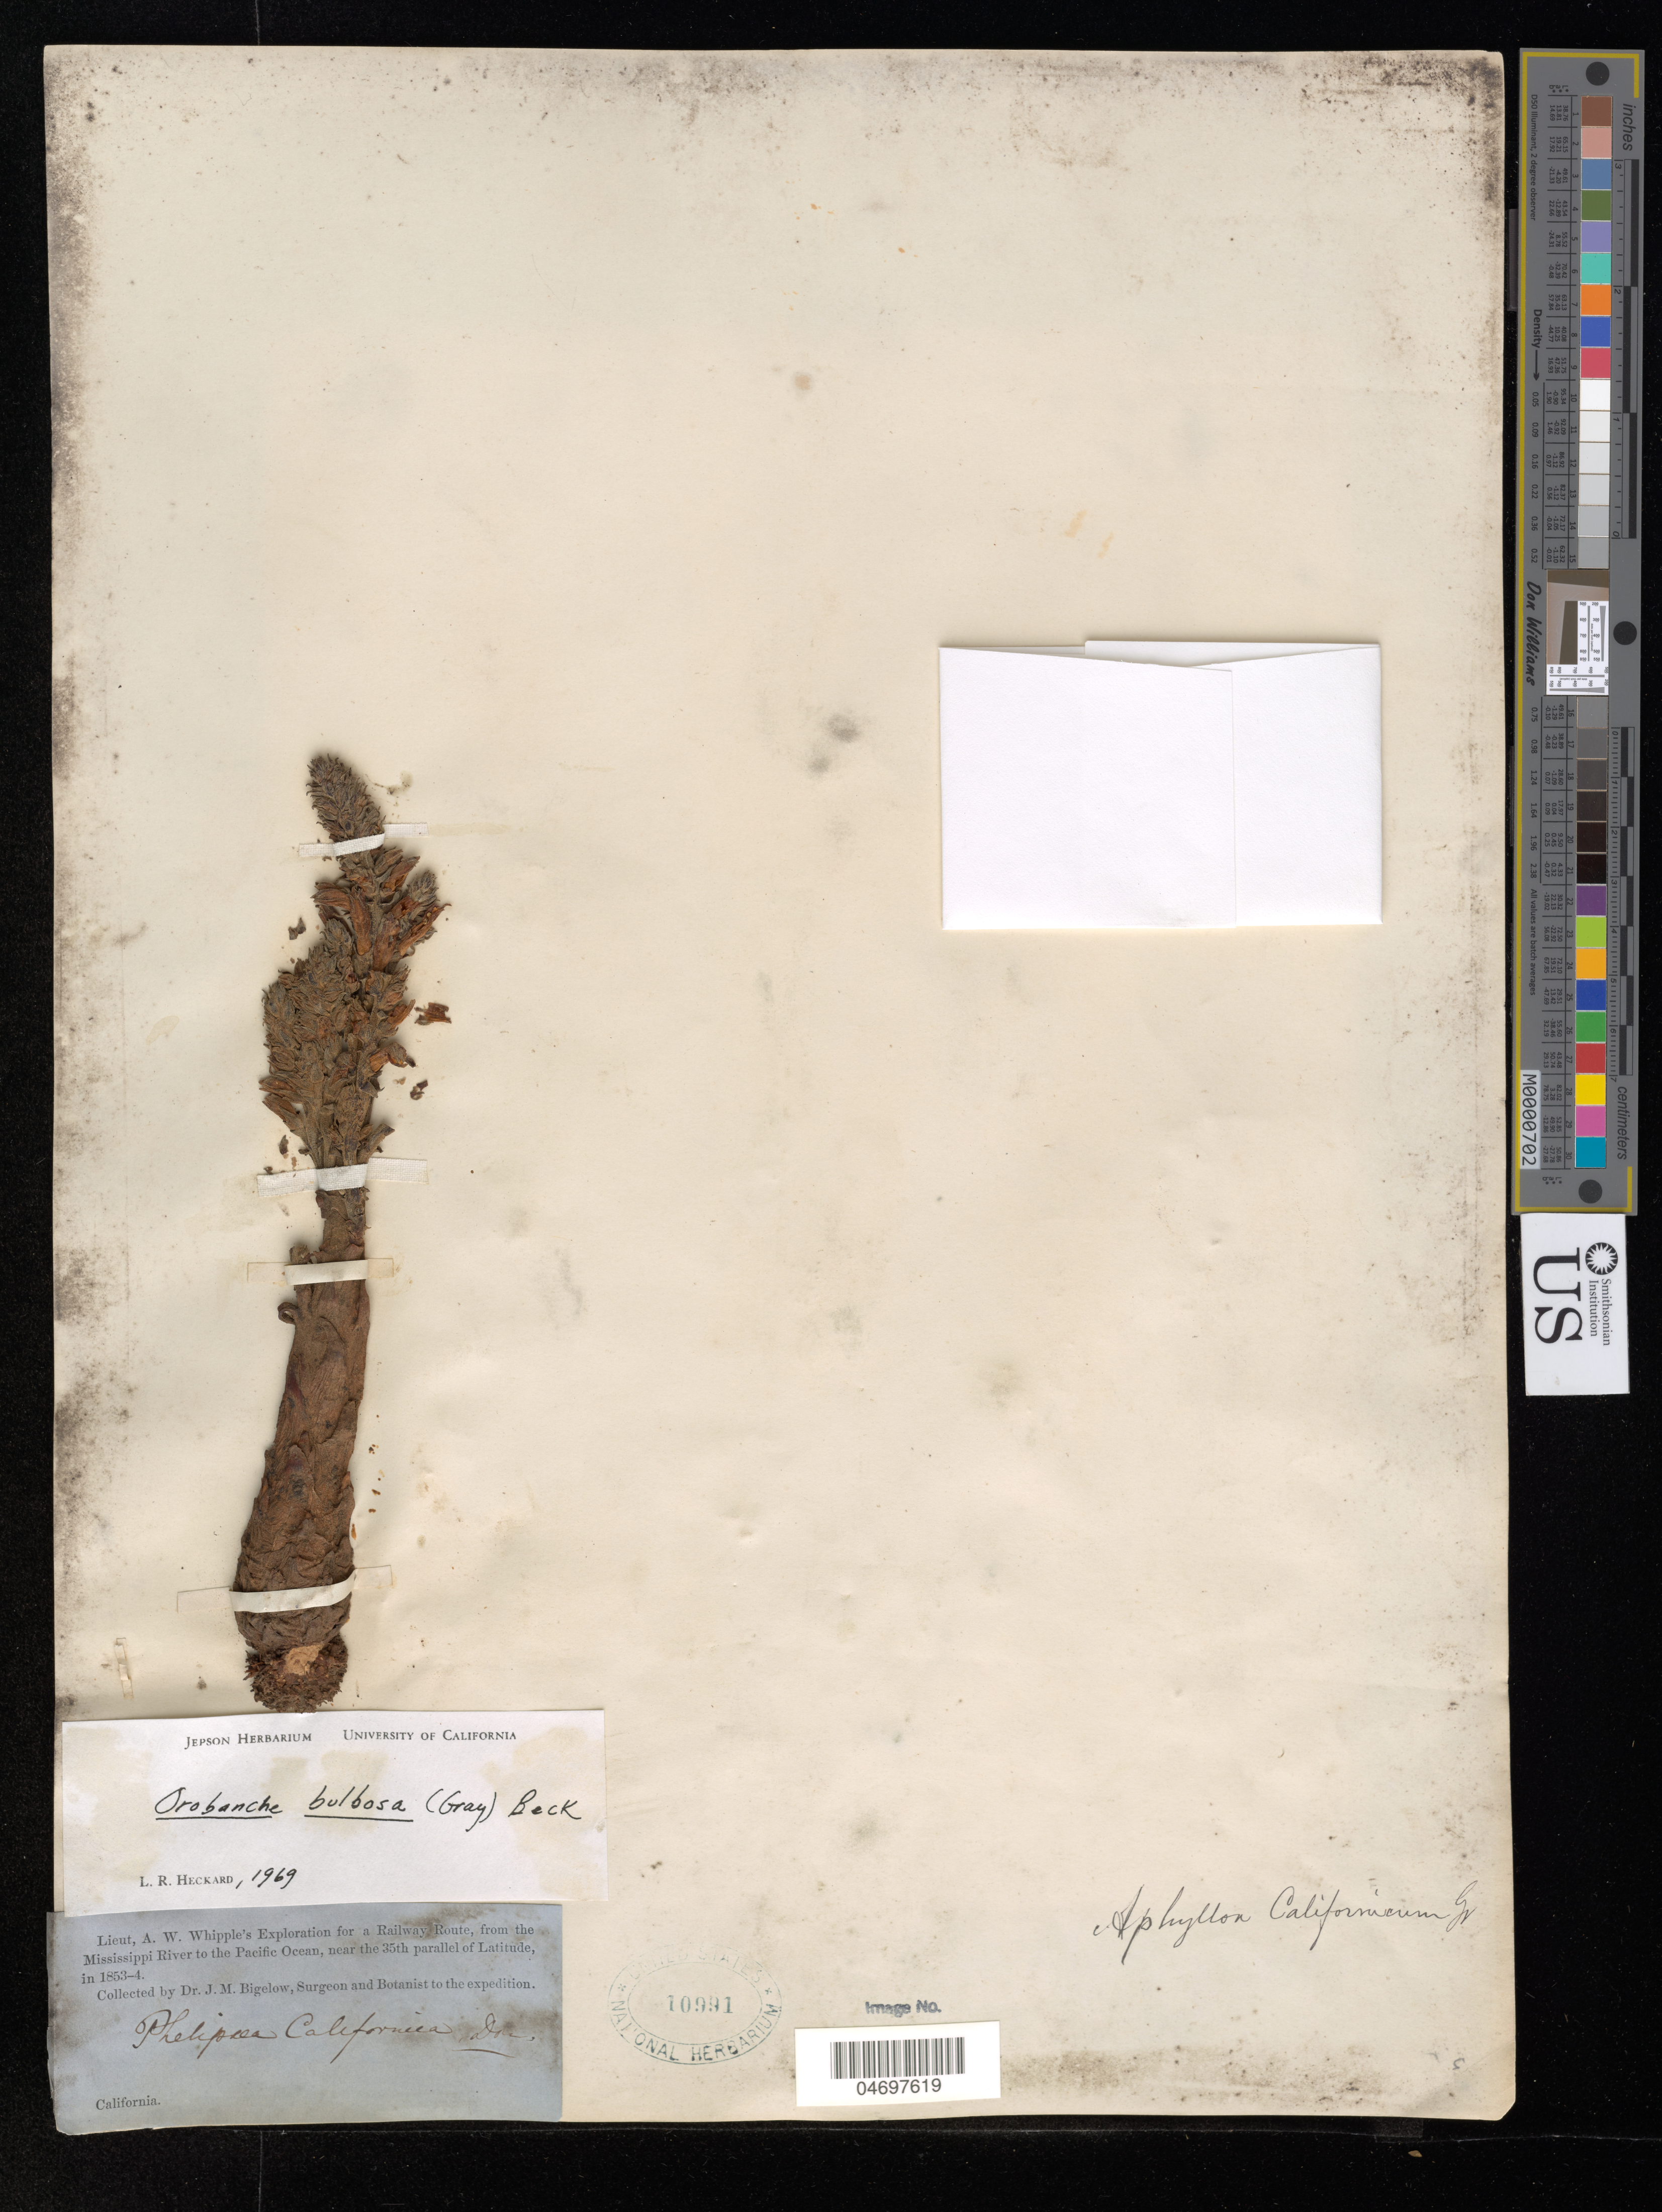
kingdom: Plantae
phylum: Tracheophyta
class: Magnoliopsida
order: Lamiales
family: Orobanchaceae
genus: Orobanche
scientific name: Orobanche bulbosa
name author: (A. Gray) Beck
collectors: J. M. Bigelow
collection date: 1853-04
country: United States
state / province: California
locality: from the Mississippi River to the Pacific Ocean, near the 35th parallel of Latitude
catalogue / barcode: US 10991